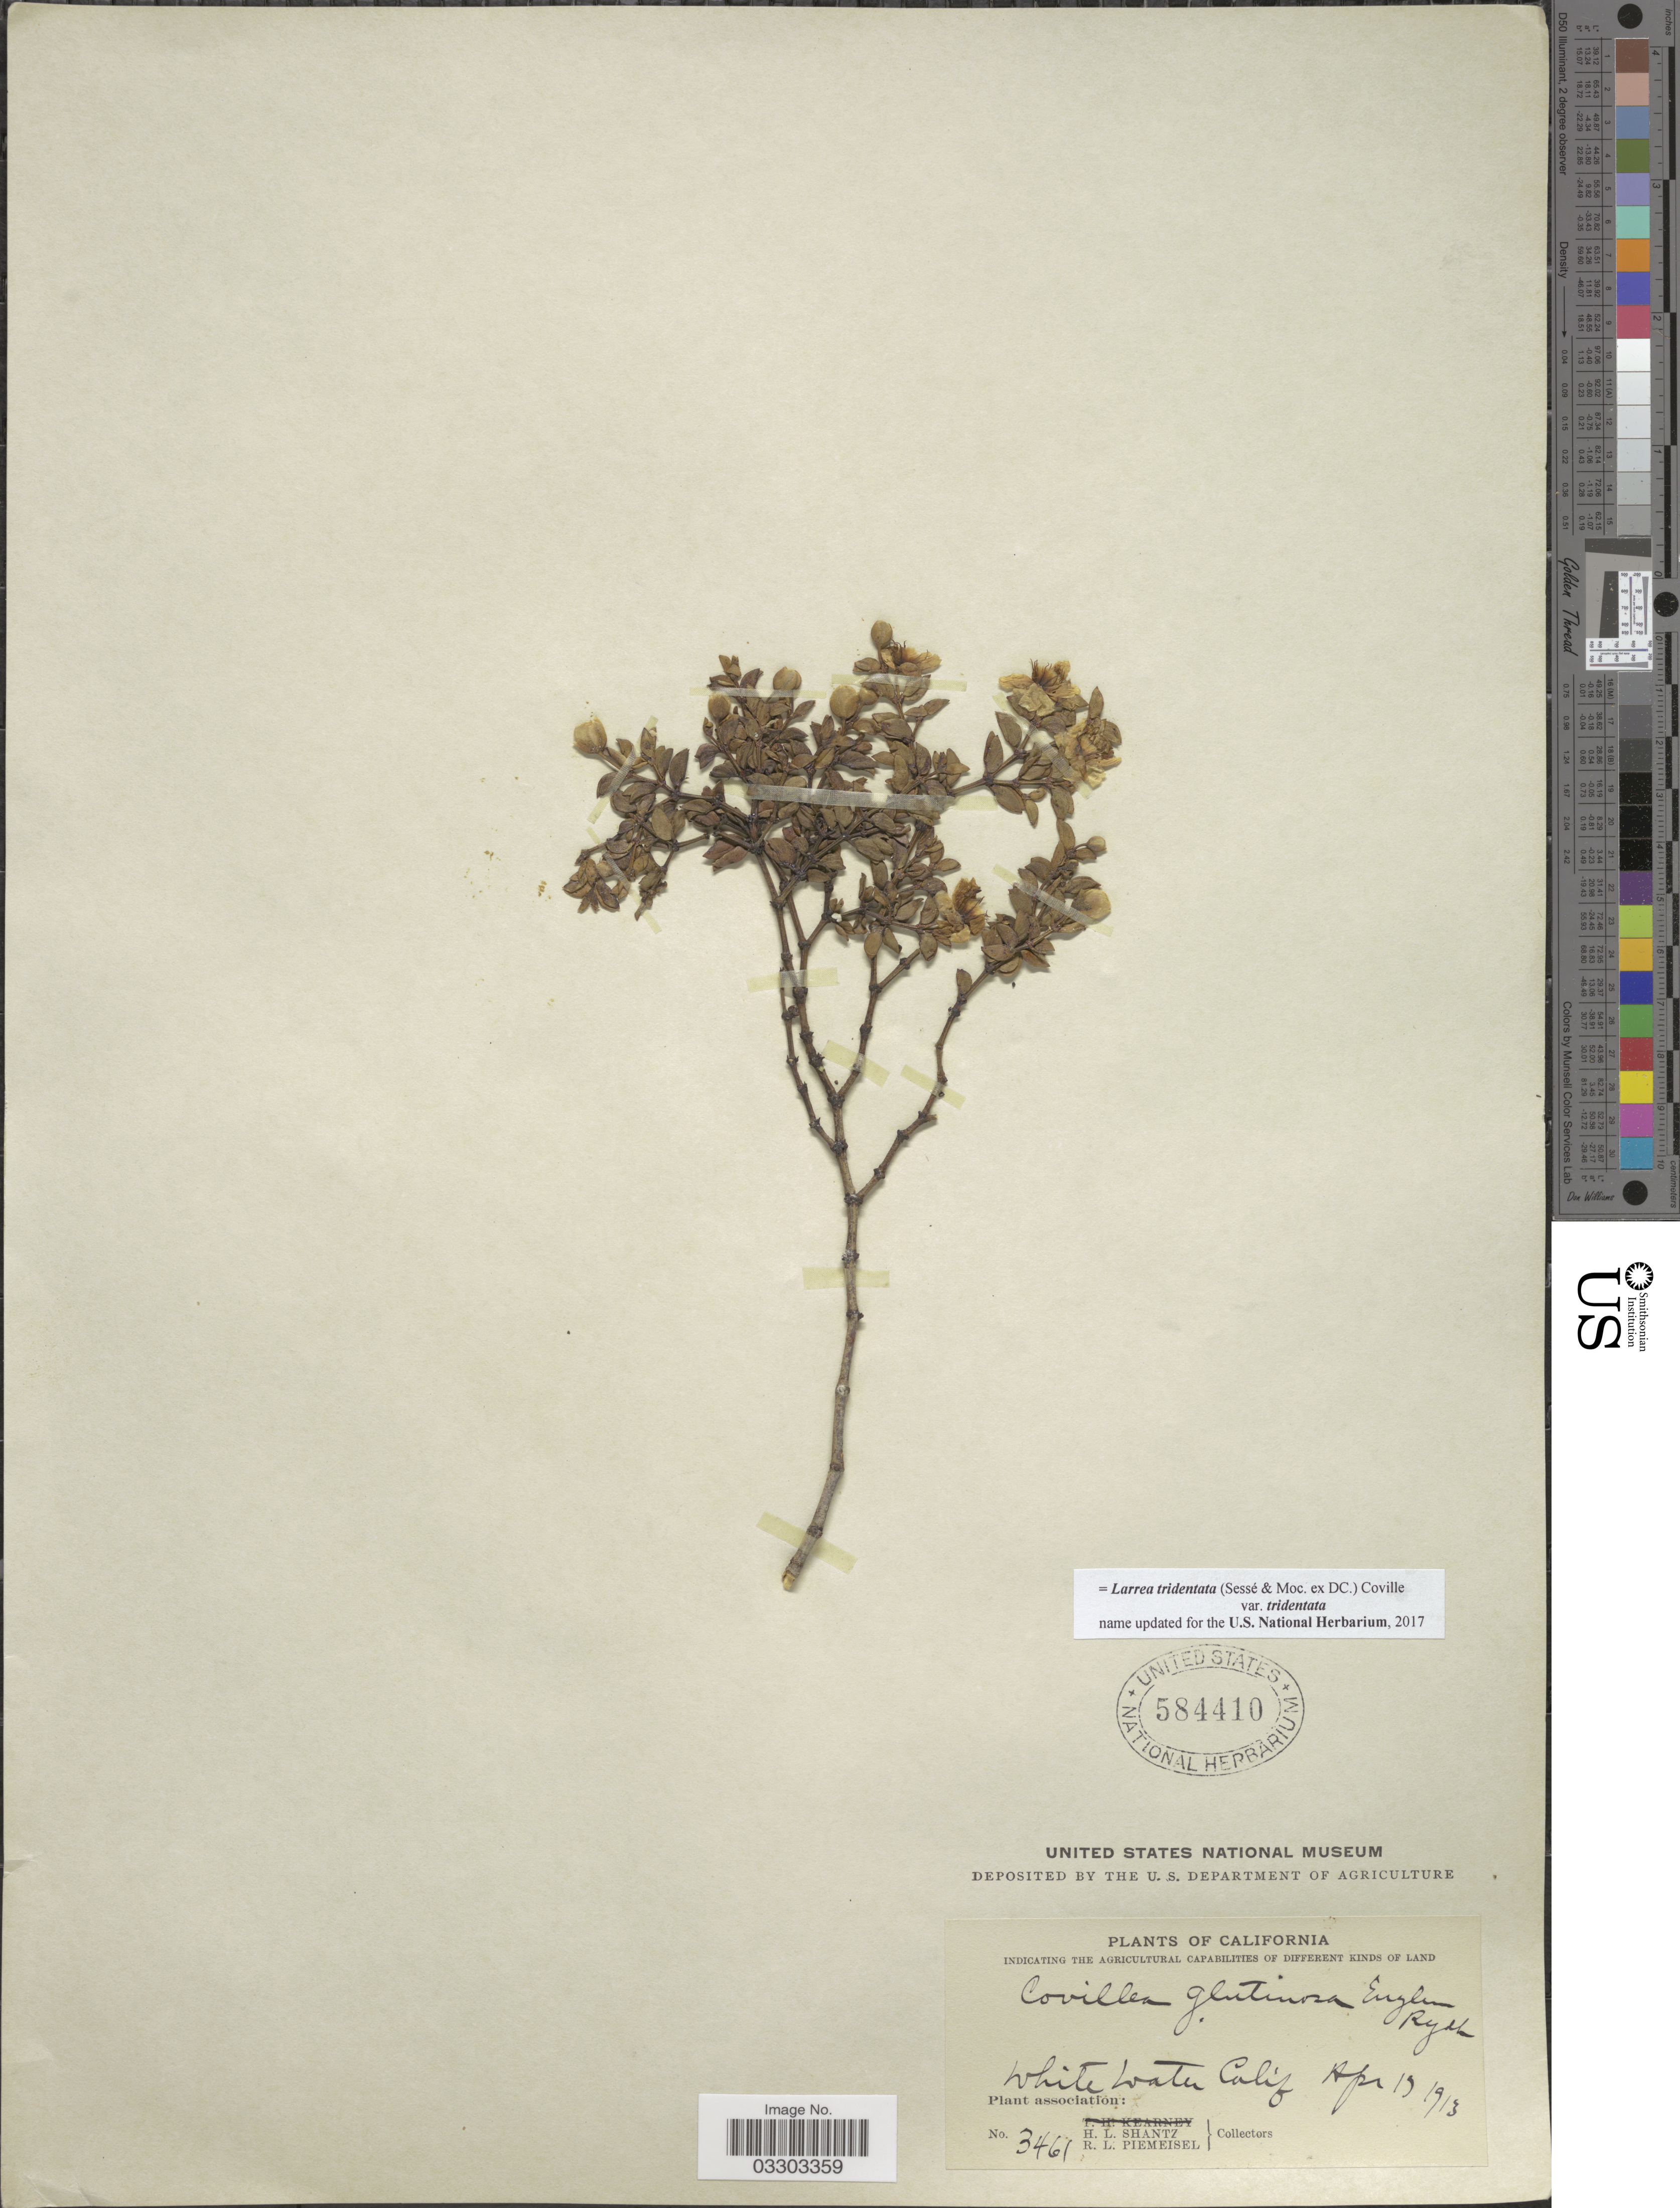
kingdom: Plantae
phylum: Tracheophyta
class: Magnoliopsida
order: Zygophyllales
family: Zygophyllaceae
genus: Larrea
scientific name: Larrea tridentata var. tridentata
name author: (Sessé & Moc. ex DC.) Coville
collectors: H. Shantz & R. L. Piemeisel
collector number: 3461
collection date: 1913-04-13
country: United States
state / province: California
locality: Whitewater.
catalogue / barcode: US 584410